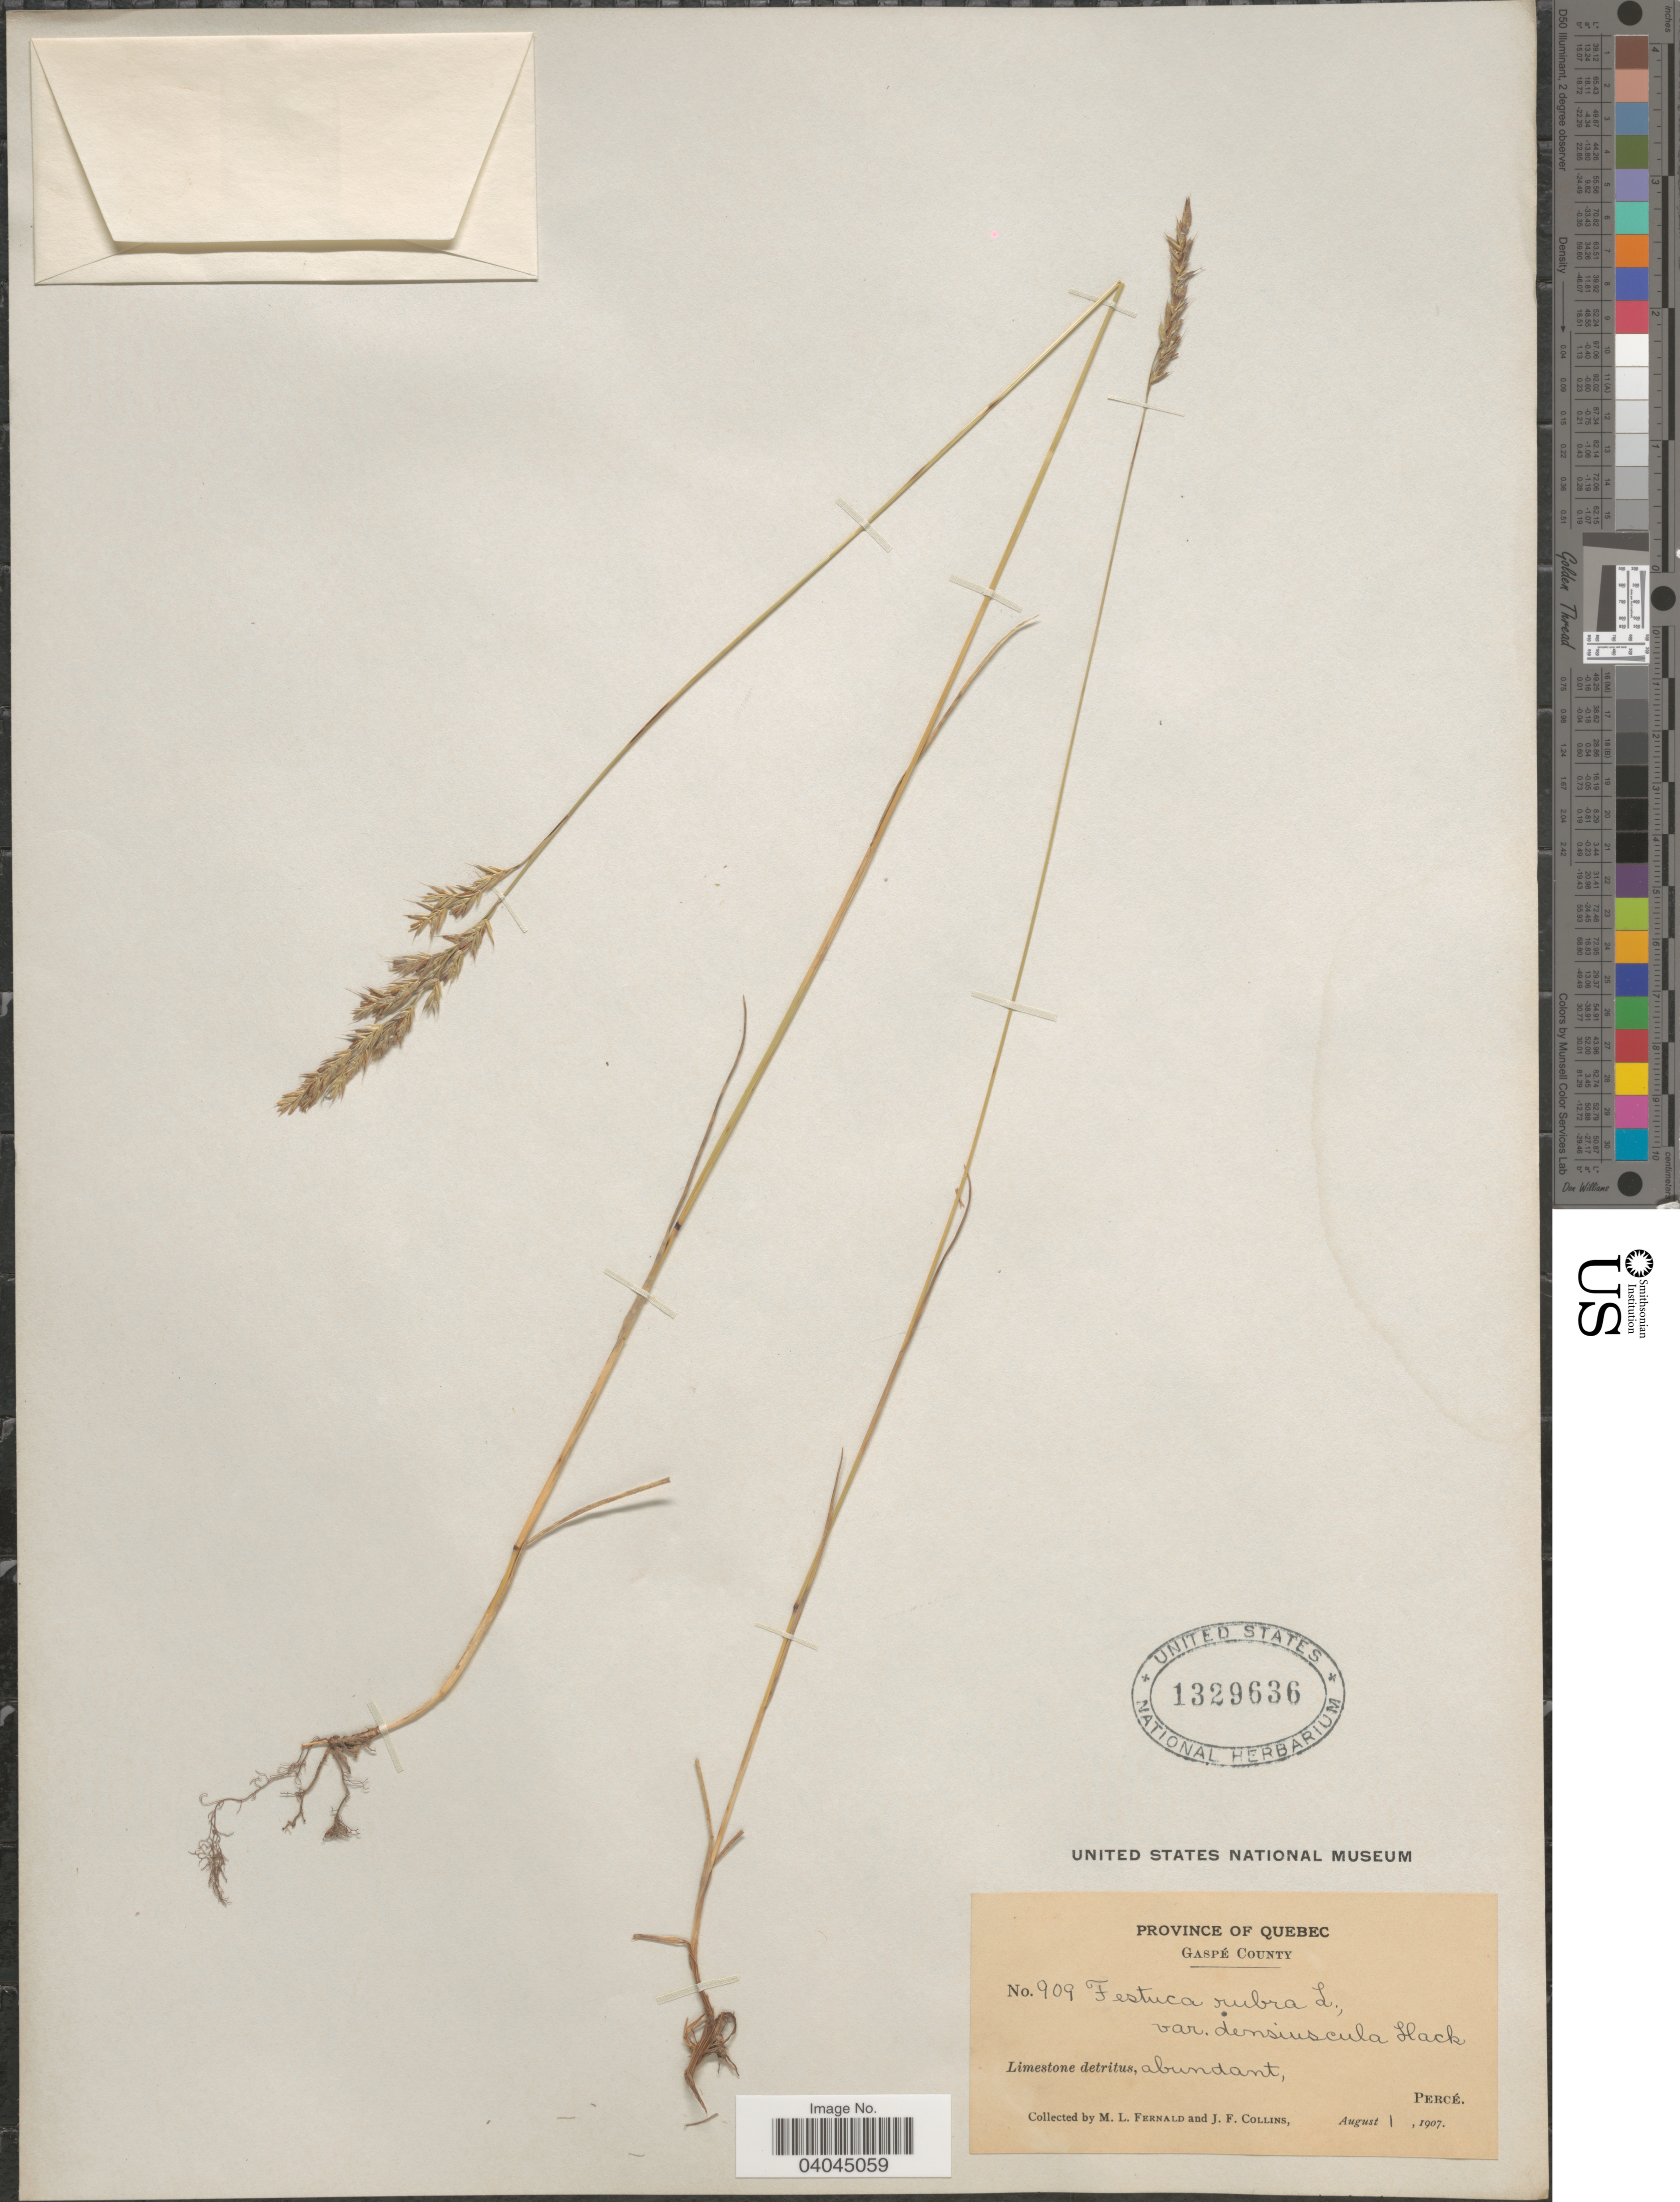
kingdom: Plantae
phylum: Tracheophyta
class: Liliopsida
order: Poales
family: Poaceae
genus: Festuca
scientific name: Festuca rubra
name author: L.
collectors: M. L. Fernald & J. Collins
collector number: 909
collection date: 1907-08-01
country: Canada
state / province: Quebec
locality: Gaspé County. Percé.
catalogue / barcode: US 1329636